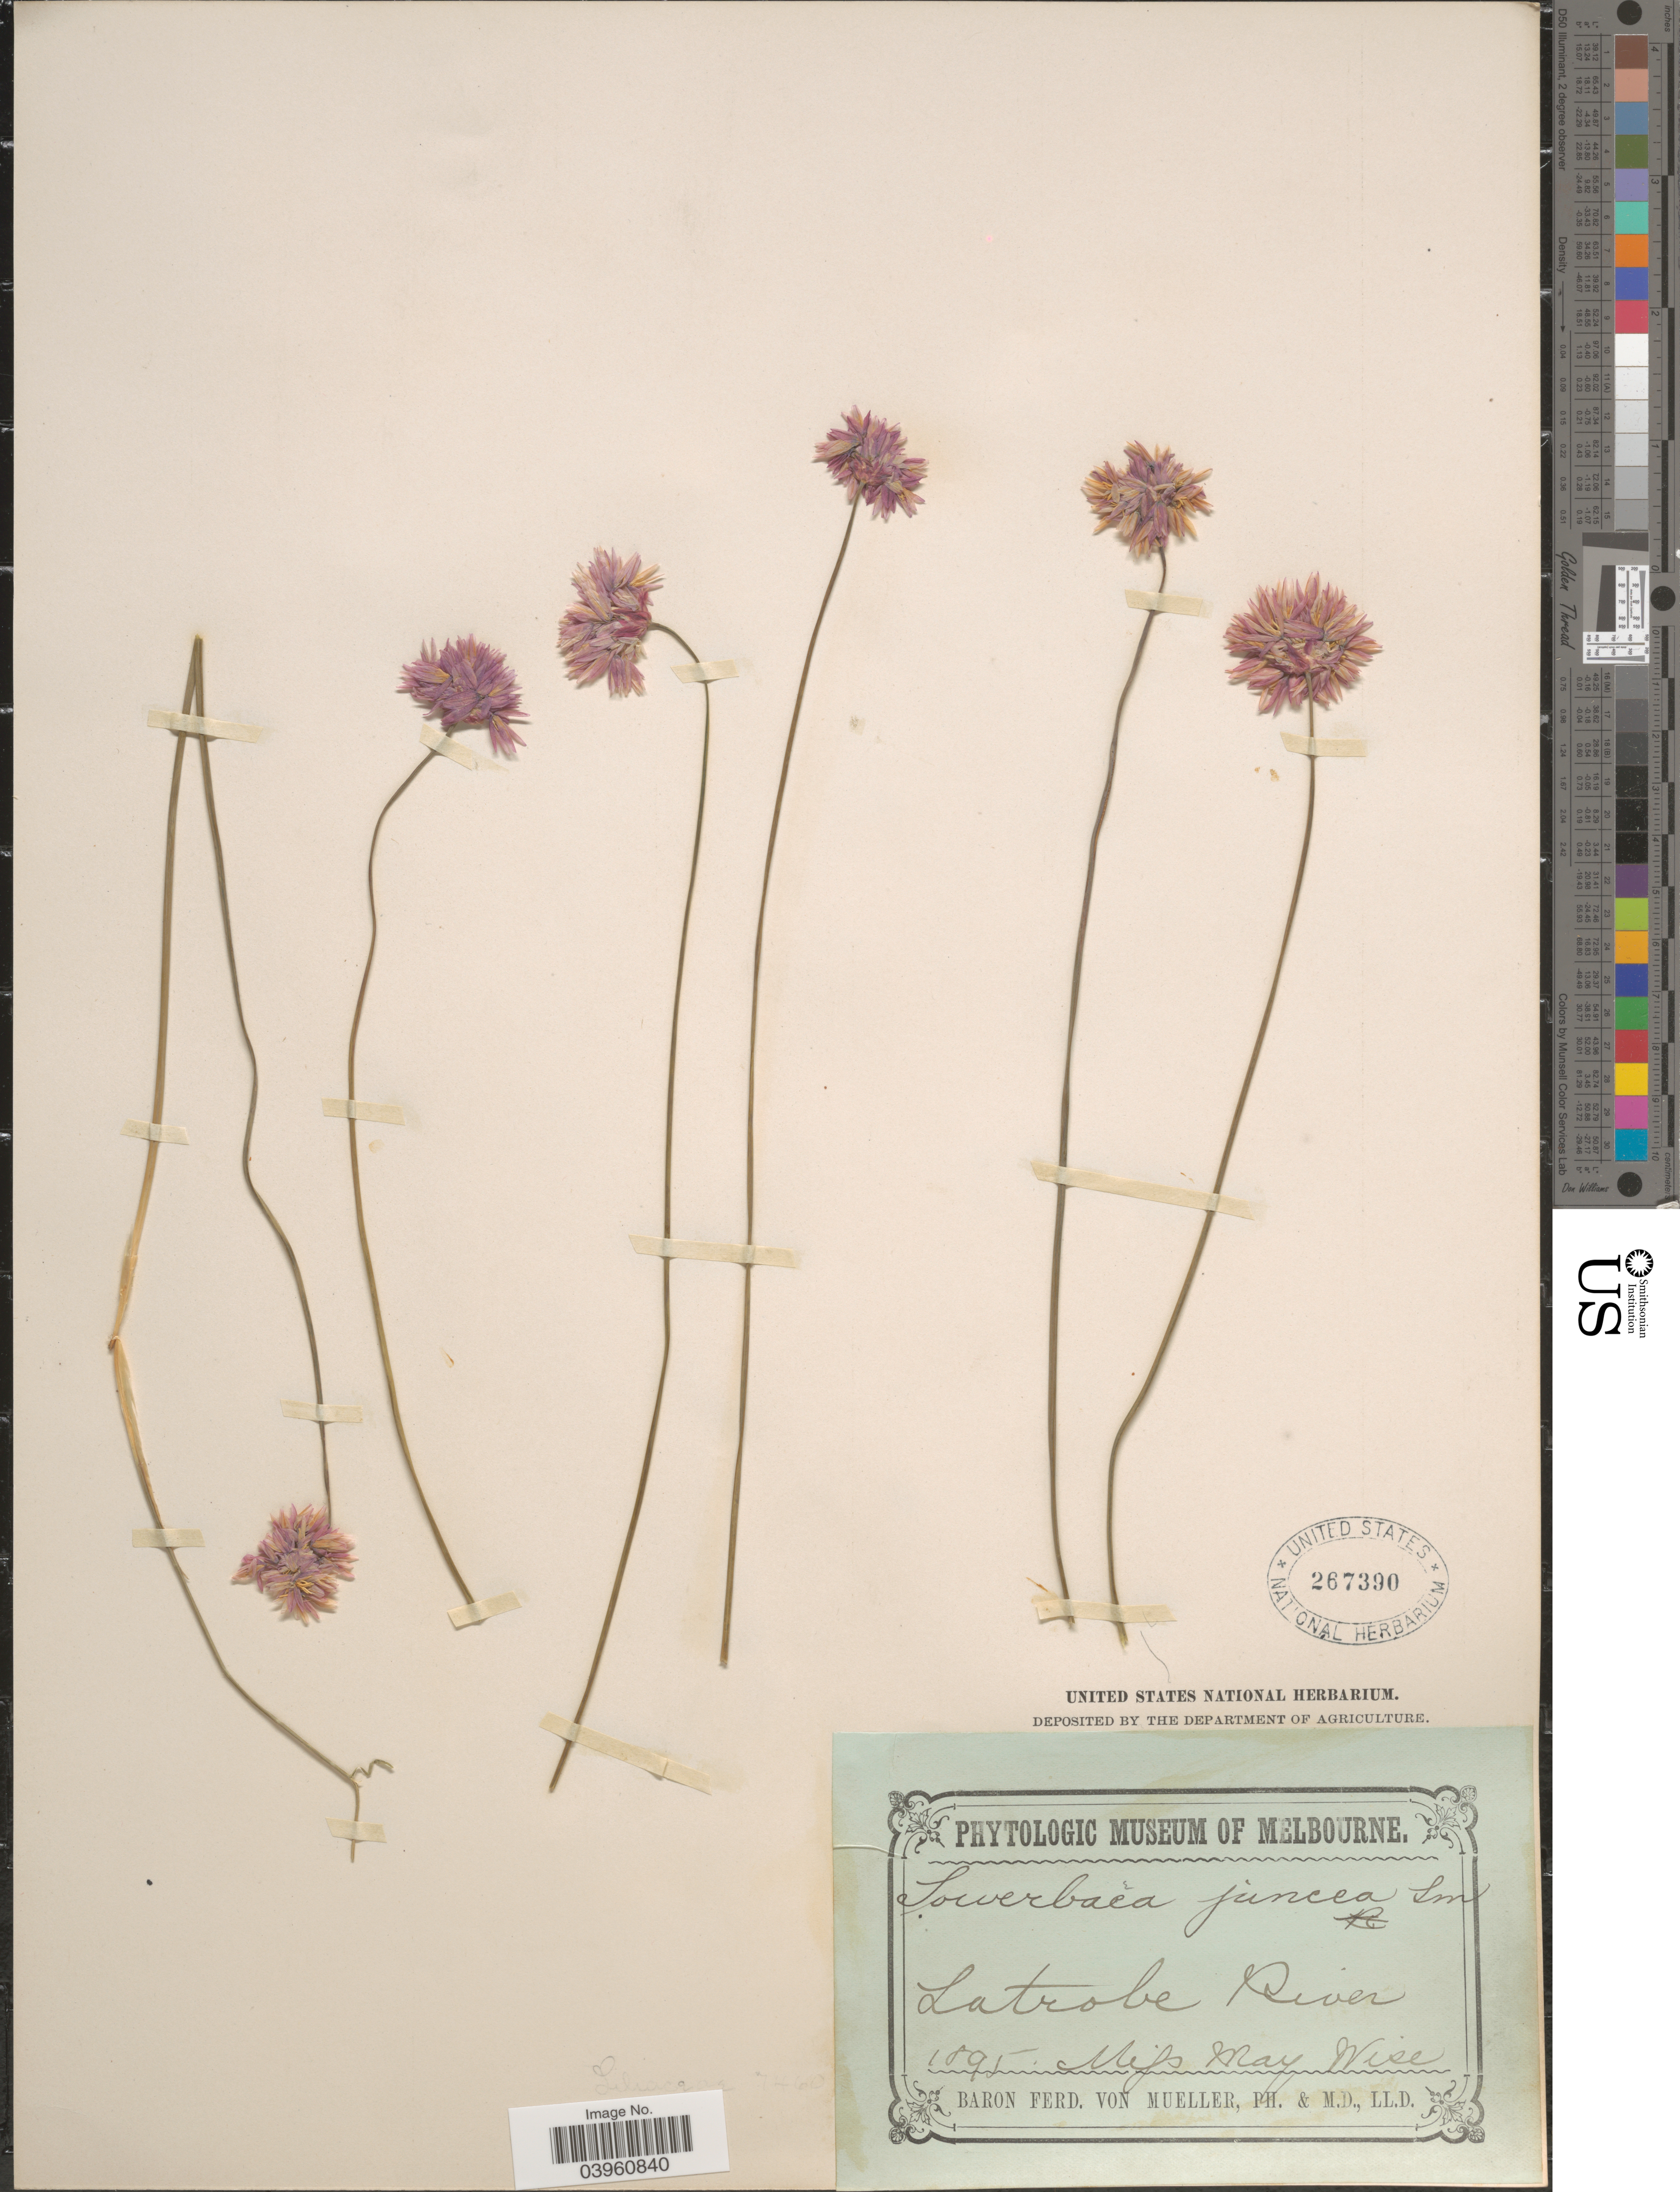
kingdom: Plantae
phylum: Tracheophyta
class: Liliopsida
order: Asparagales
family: Asparagaceae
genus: Sowerbaea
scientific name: Sowerbaea juncea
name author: Andrews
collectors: M. Wise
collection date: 1895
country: Australia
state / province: Victoria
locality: Latrobe River.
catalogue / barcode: US 267390